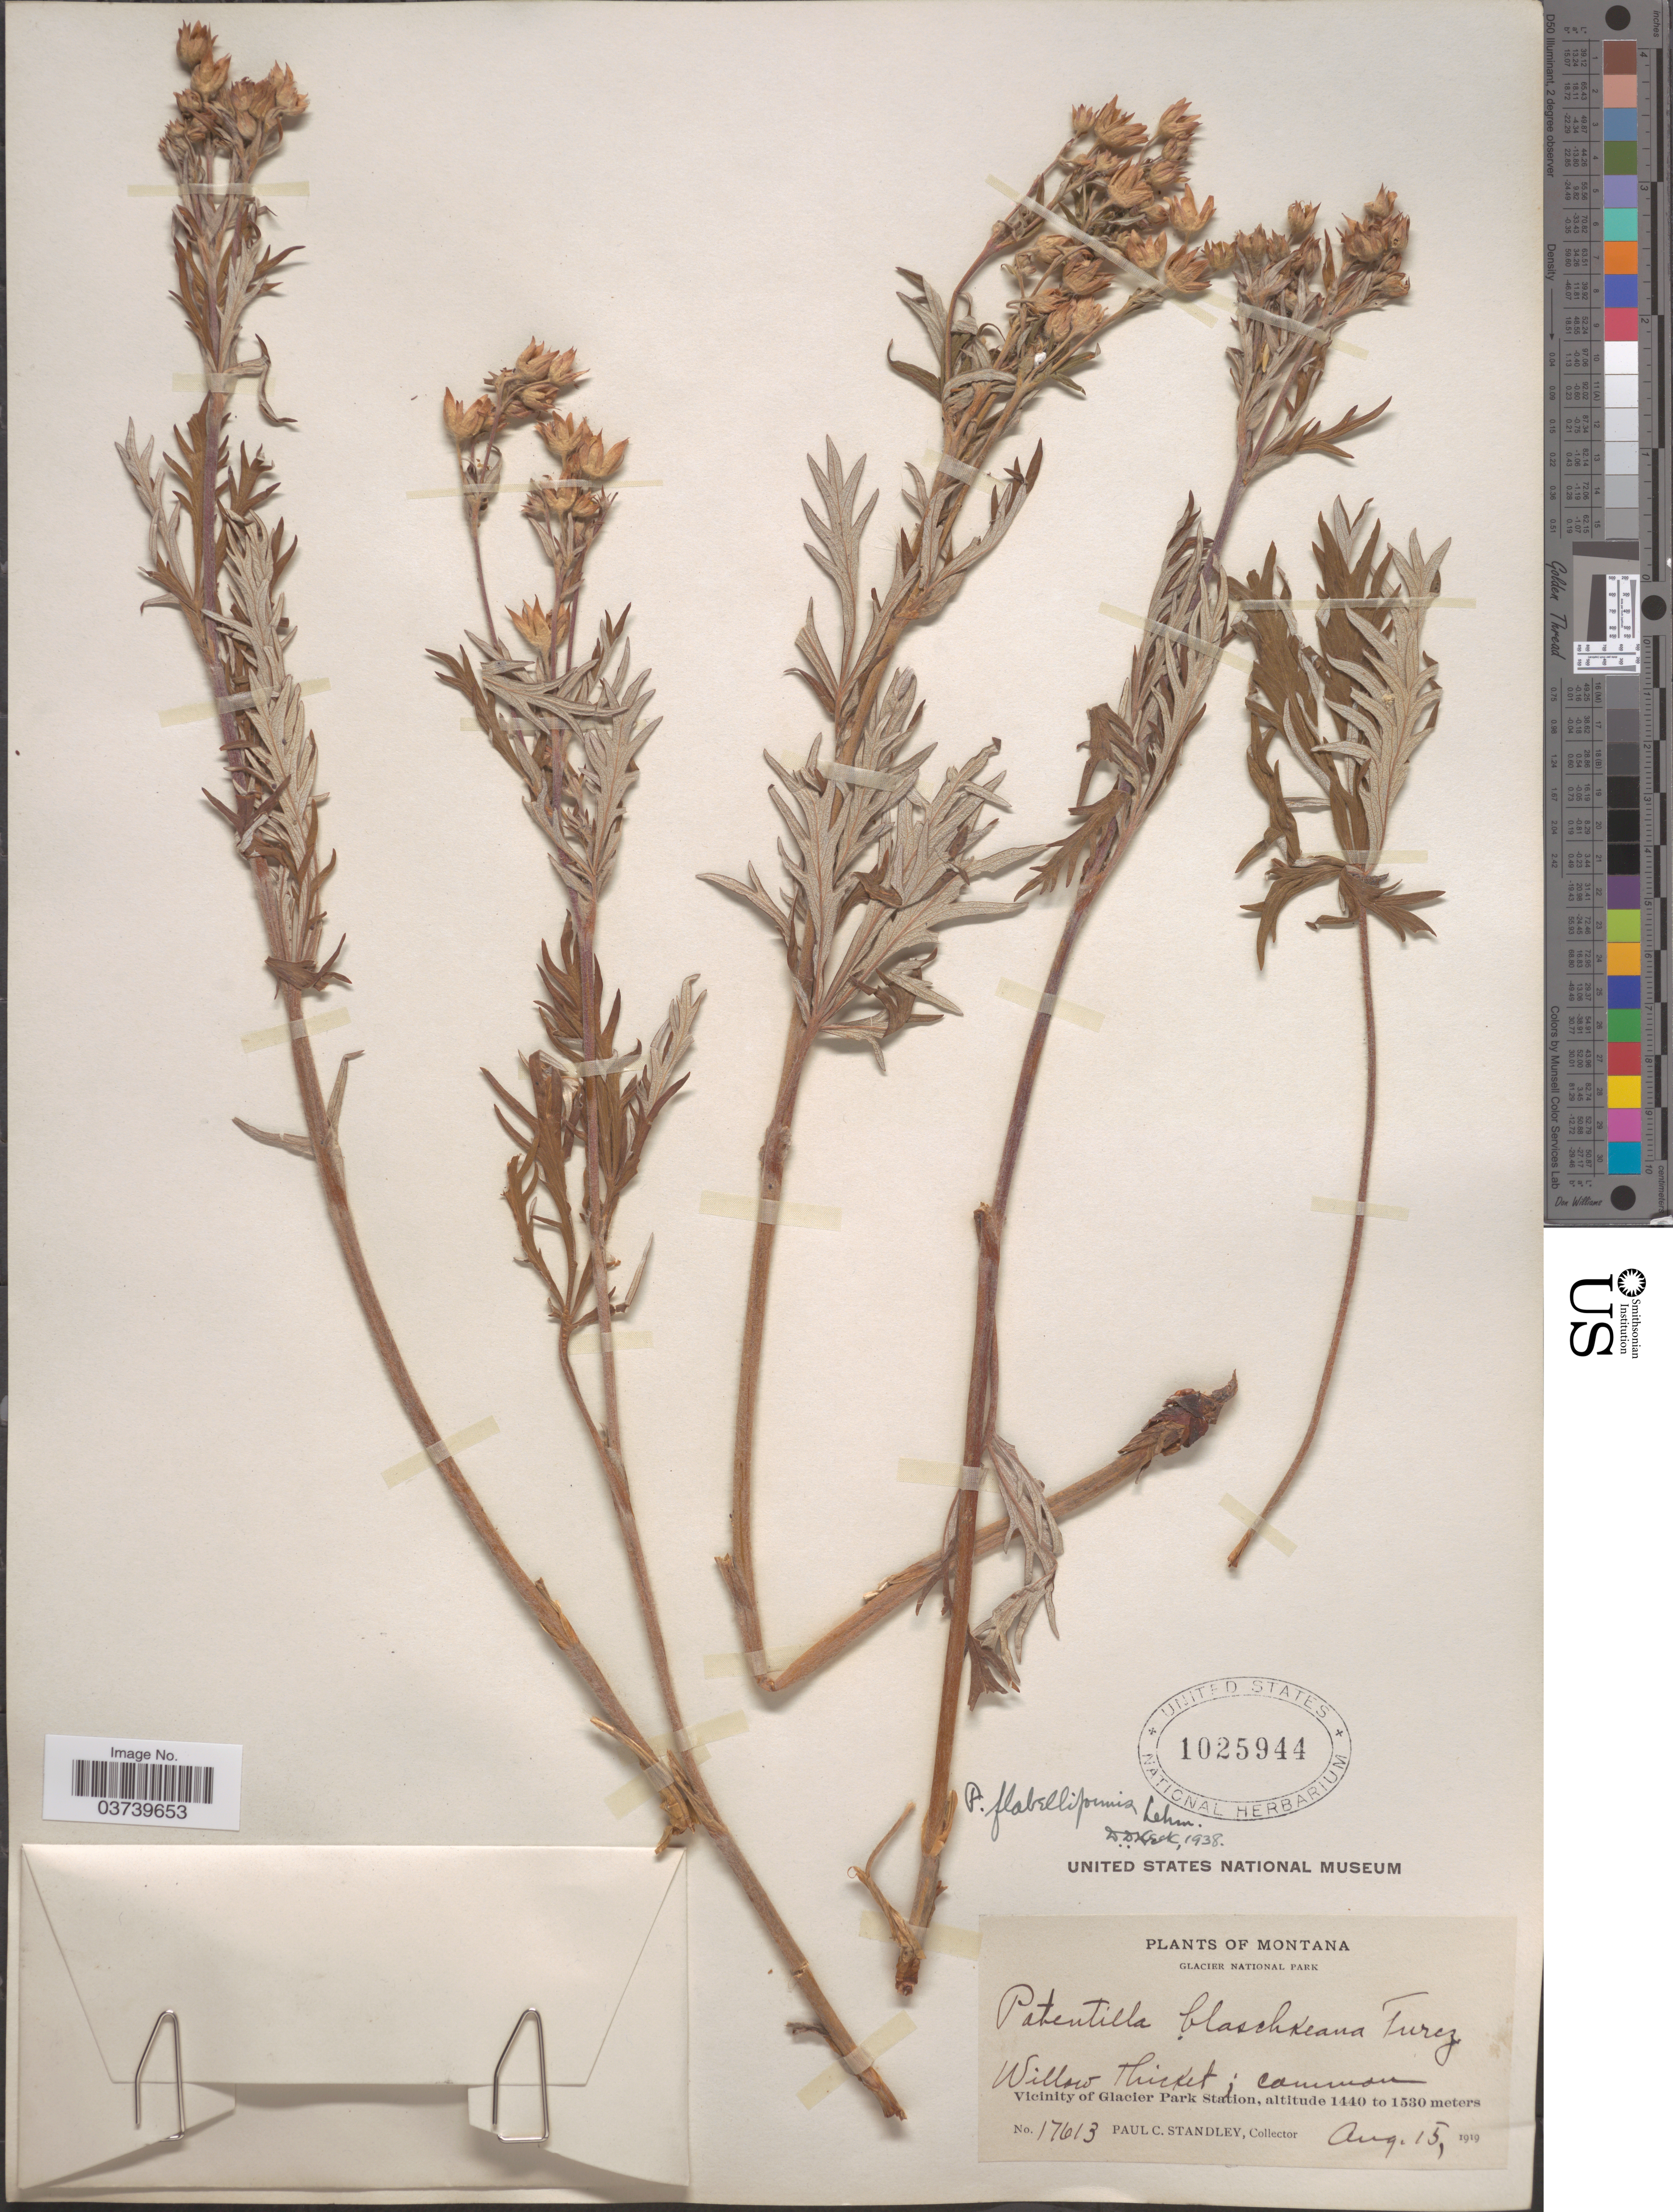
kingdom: Plantae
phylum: Tracheophyta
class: Magnoliopsida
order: Rosales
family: Rosaceae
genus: Potentilla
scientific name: Potentilla gracilis var. flabelliformis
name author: (Lehm.) Nutt.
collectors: P. C. Standley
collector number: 17613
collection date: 1919-08-15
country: United States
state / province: Montana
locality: Glacier National Park. Willow thicket. Vicinity of Glacier Park Station.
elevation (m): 1440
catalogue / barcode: US 1025944